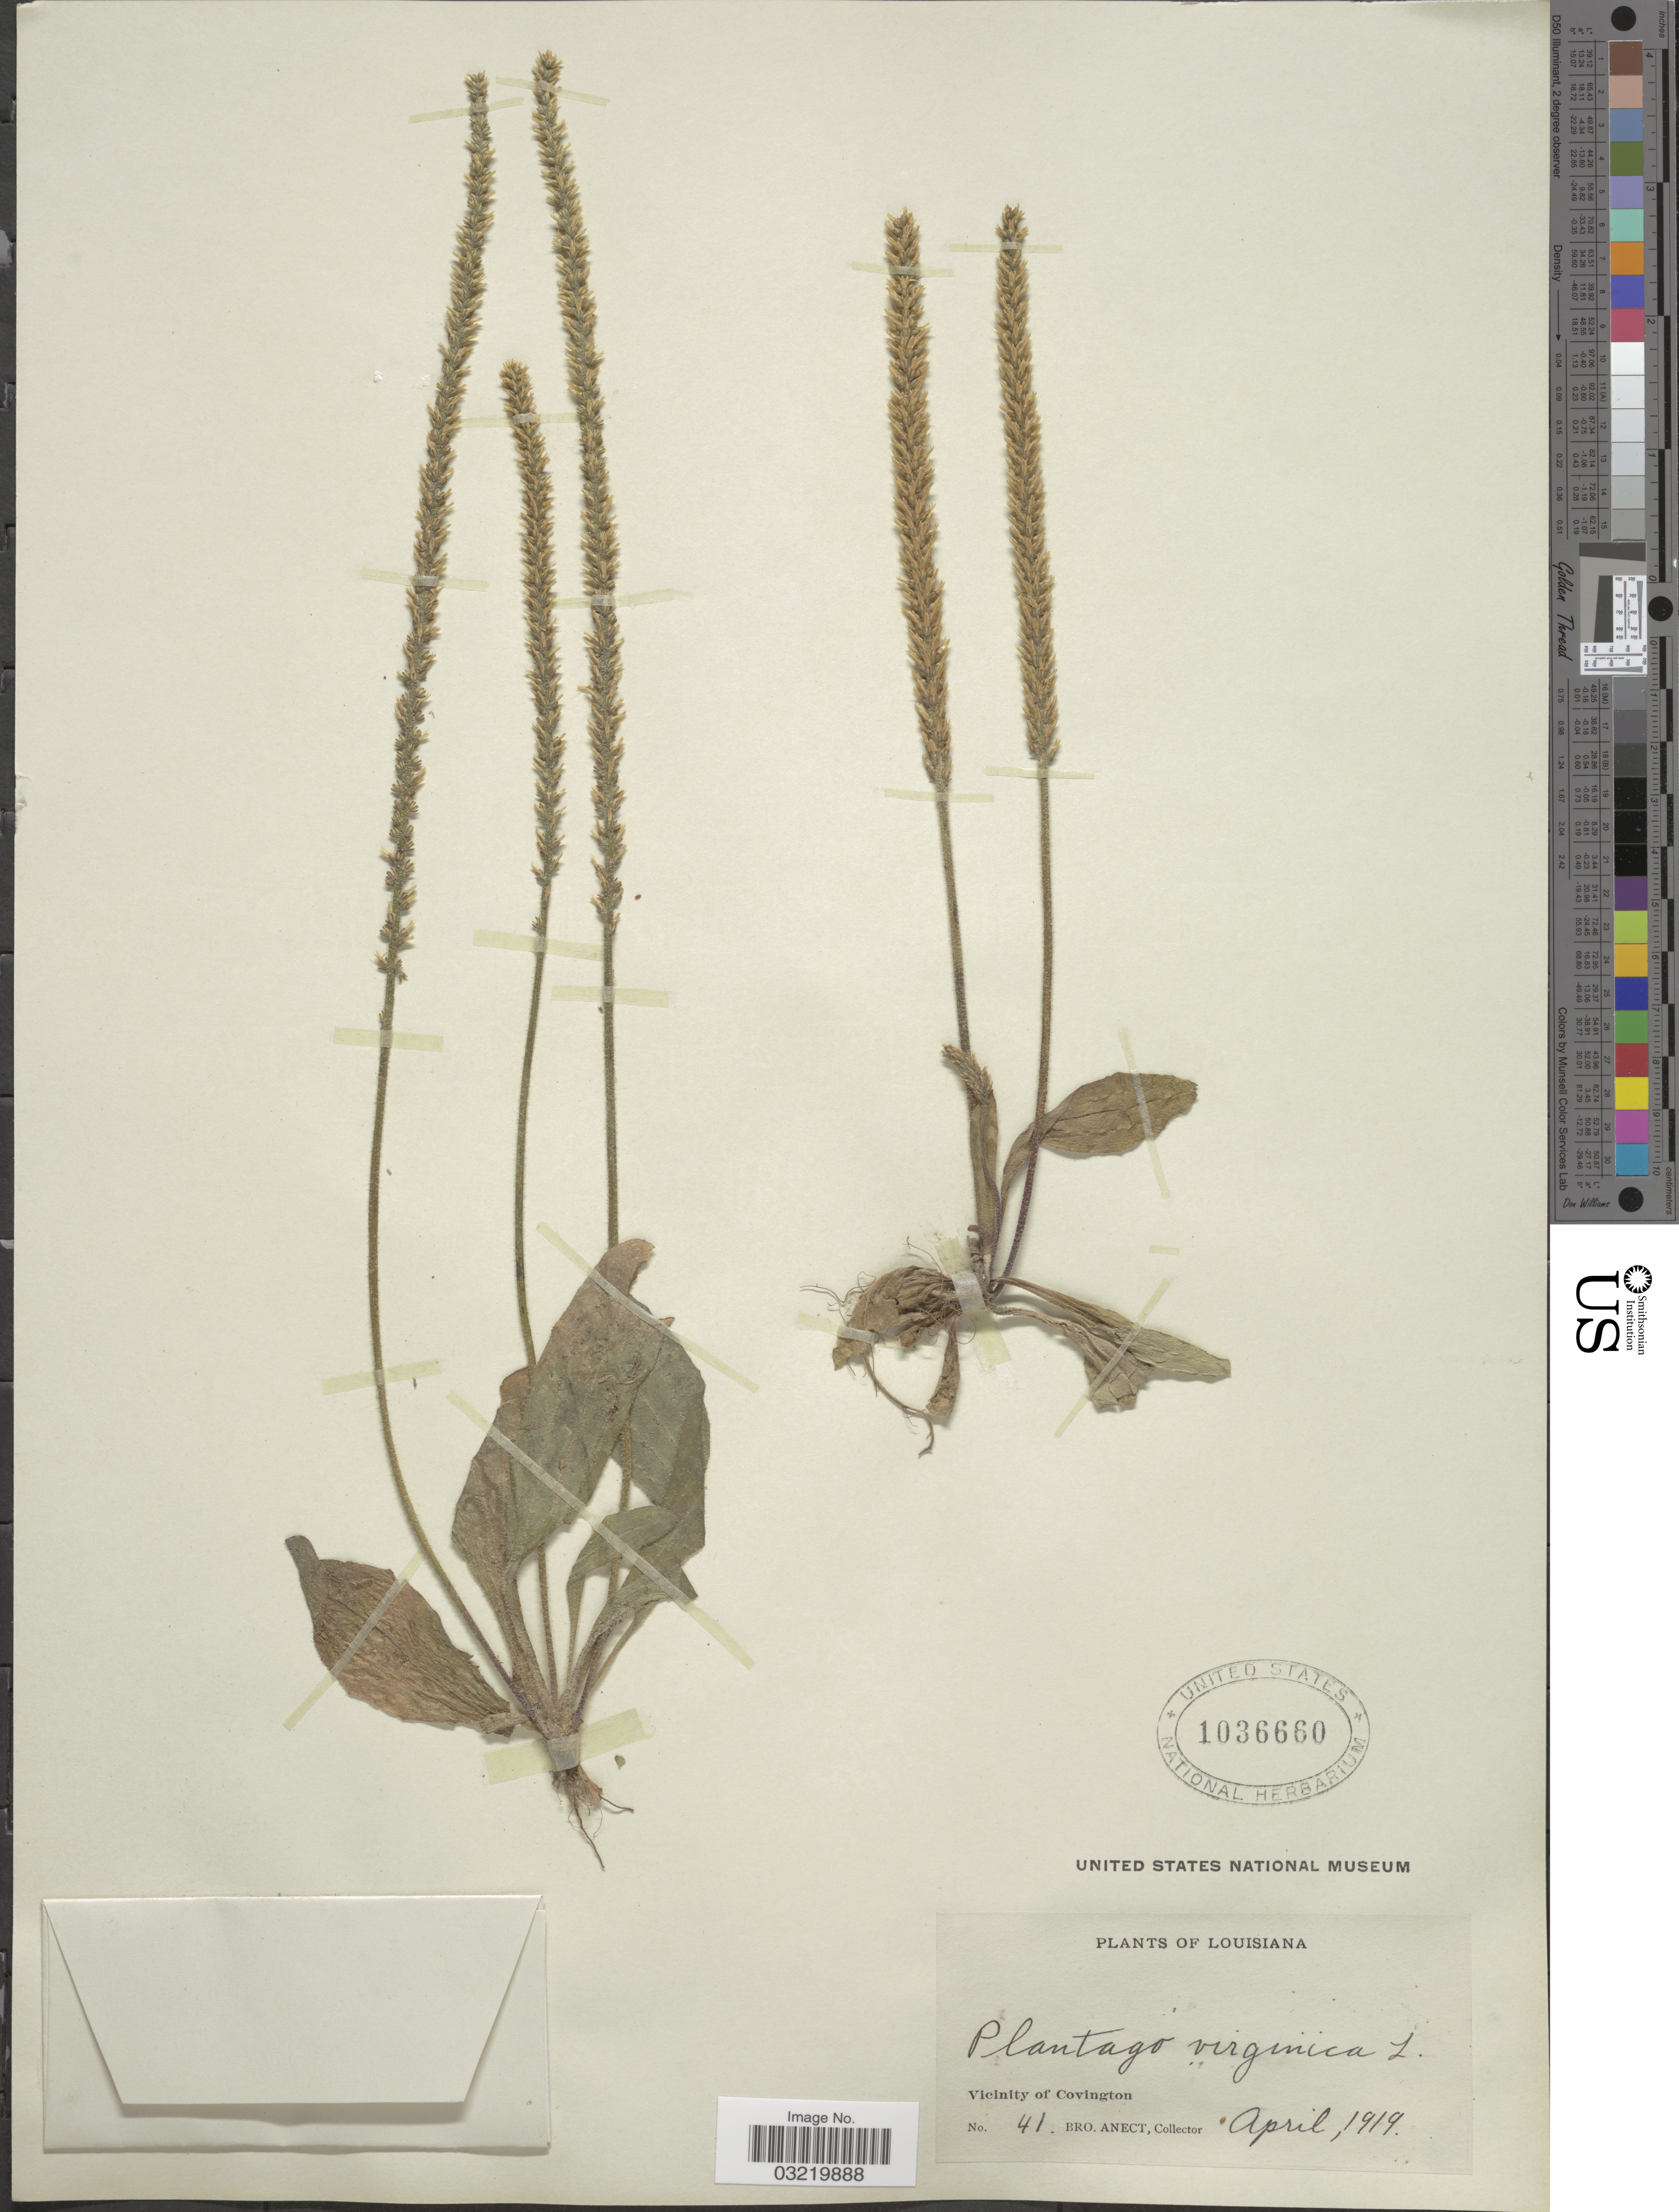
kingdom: Plantae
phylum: Tracheophyta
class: Magnoliopsida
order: Lamiales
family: Plantaginaceae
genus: Plantago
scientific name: Plantago virginica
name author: L.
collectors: B. Anect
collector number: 41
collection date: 1919-04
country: United States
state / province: Louisiana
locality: Vicinity of Covington.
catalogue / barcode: US 1036660